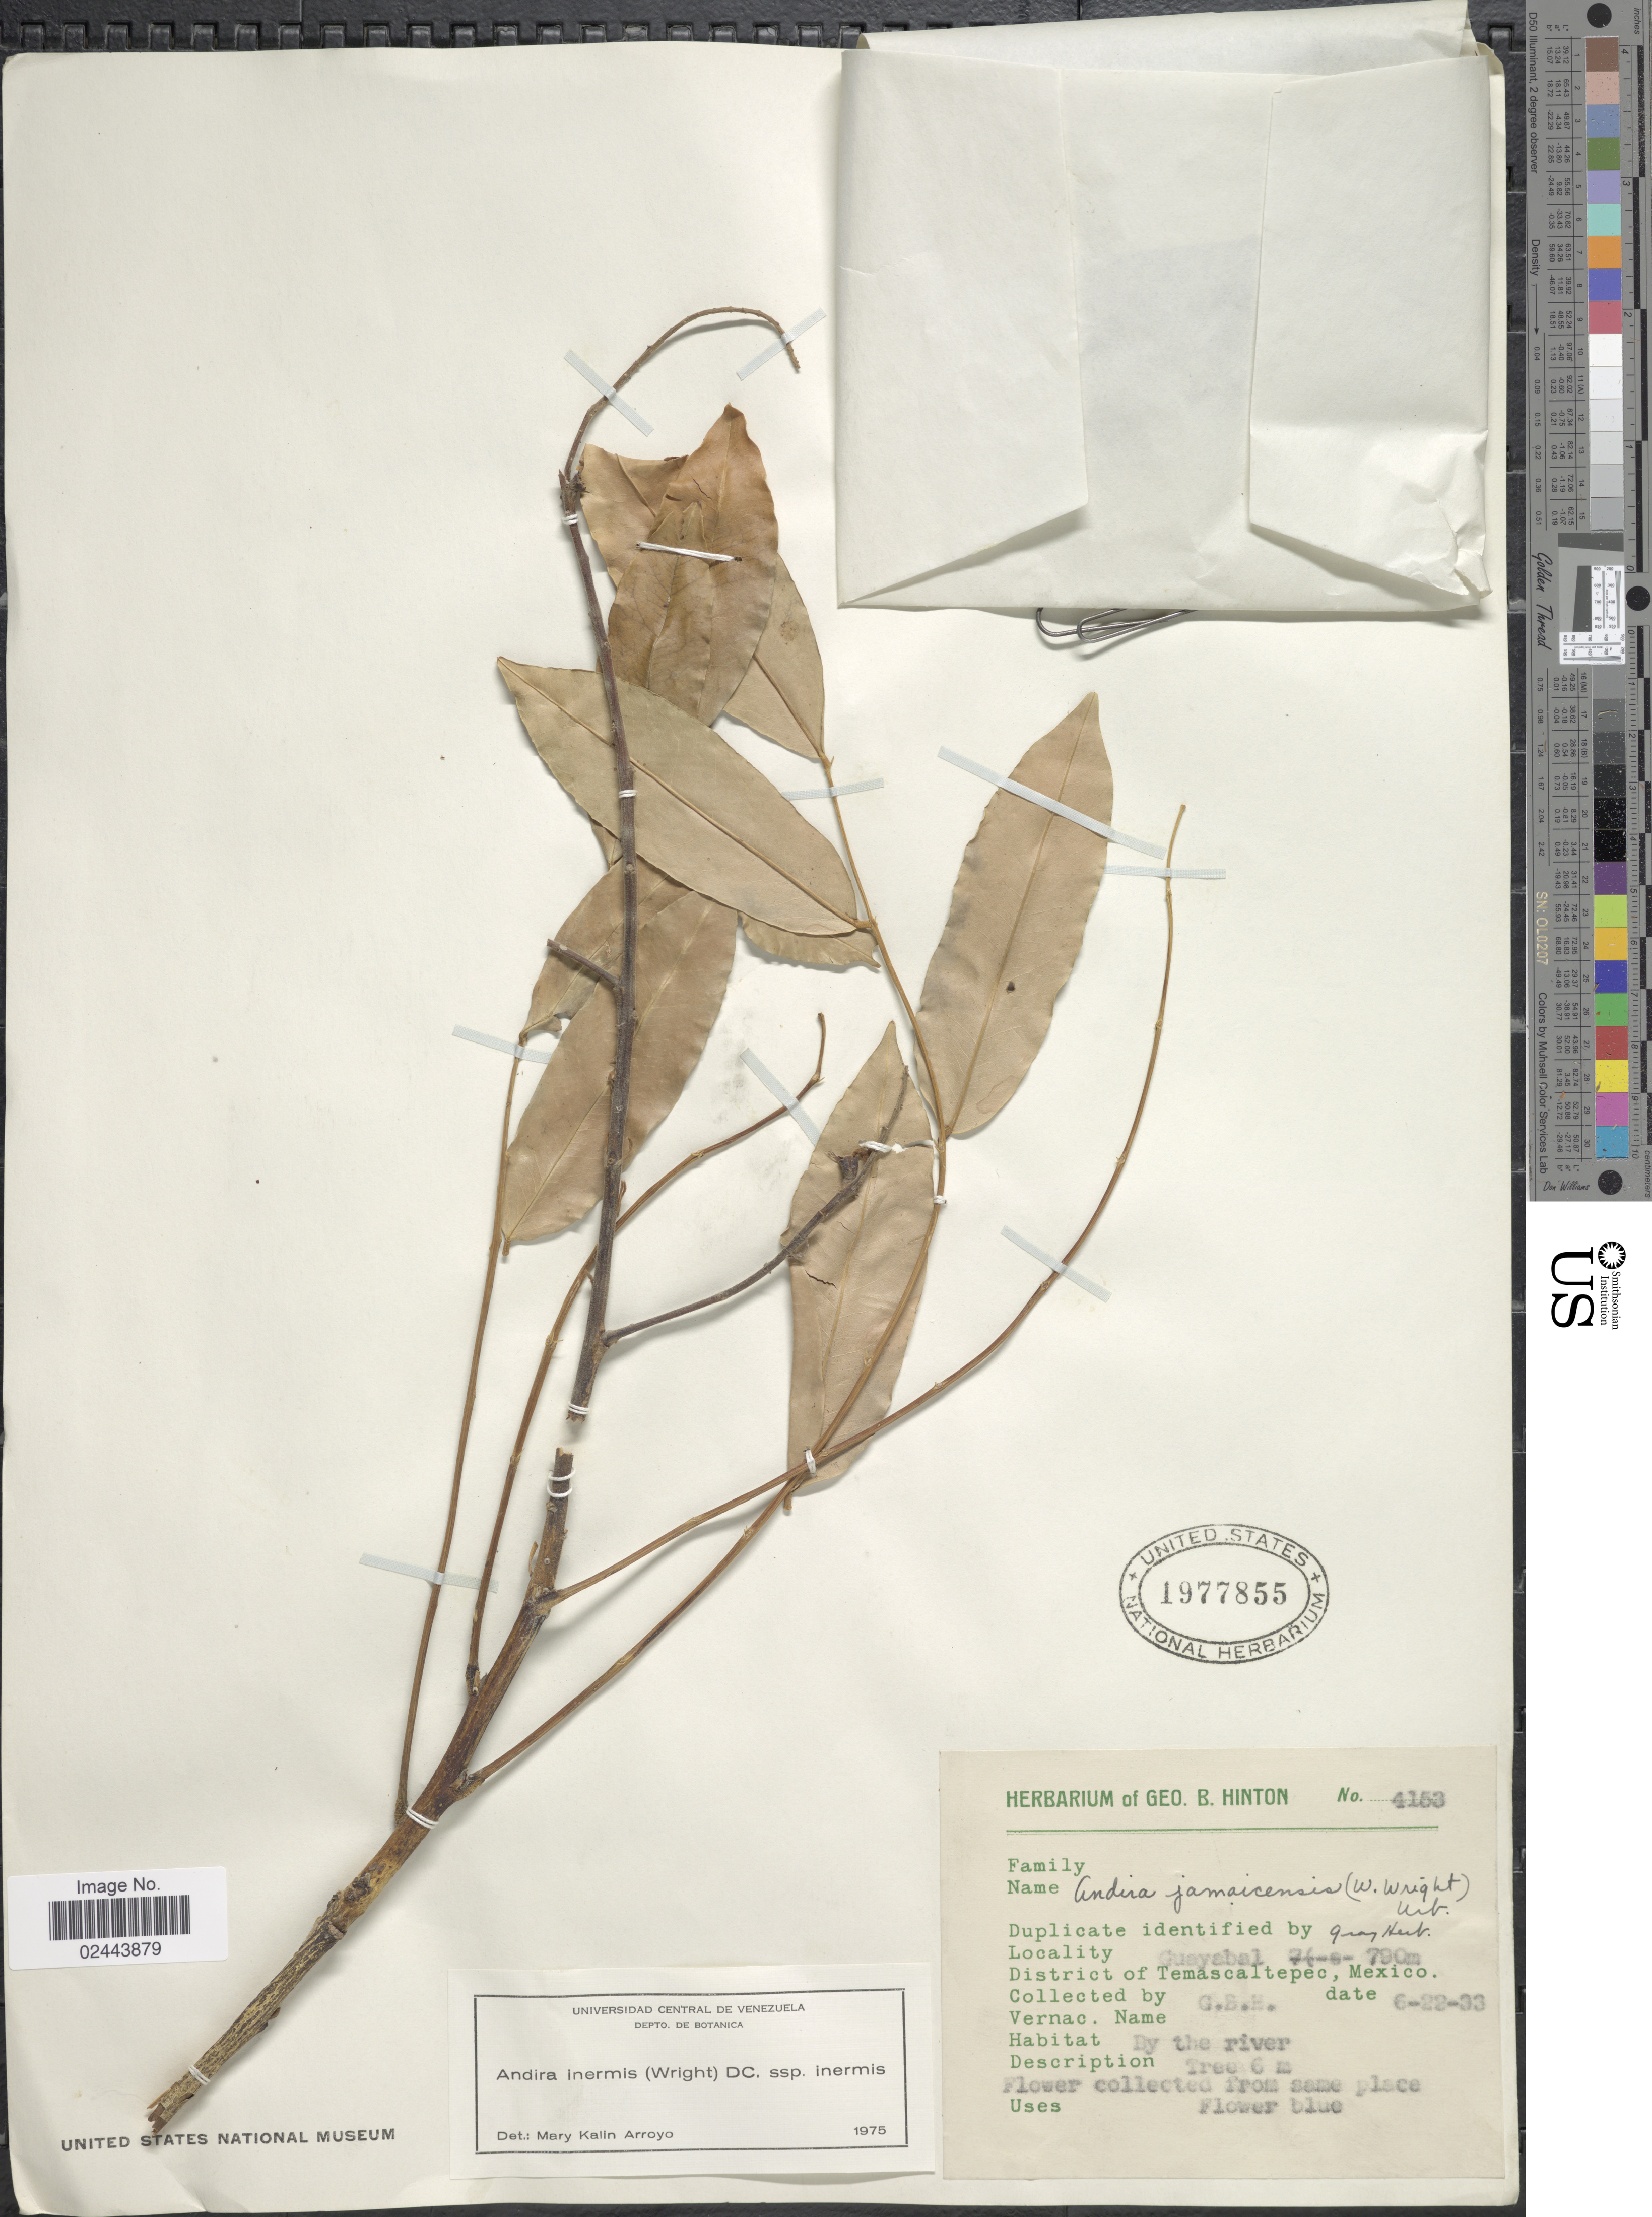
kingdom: Plantae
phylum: Tracheophyta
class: Magnoliopsida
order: Fabales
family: Fabaceae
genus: Andira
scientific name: Andira inermis subsp. inermis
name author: (W. Wright) Kunth ex DC.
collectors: G. B. Hinton & et al.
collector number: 4153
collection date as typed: Transcribed d/m/y: 22/6/33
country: Mexico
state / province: México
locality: Guayabal, District of Temascaltepec, by the river.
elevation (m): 790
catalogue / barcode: US 1977855